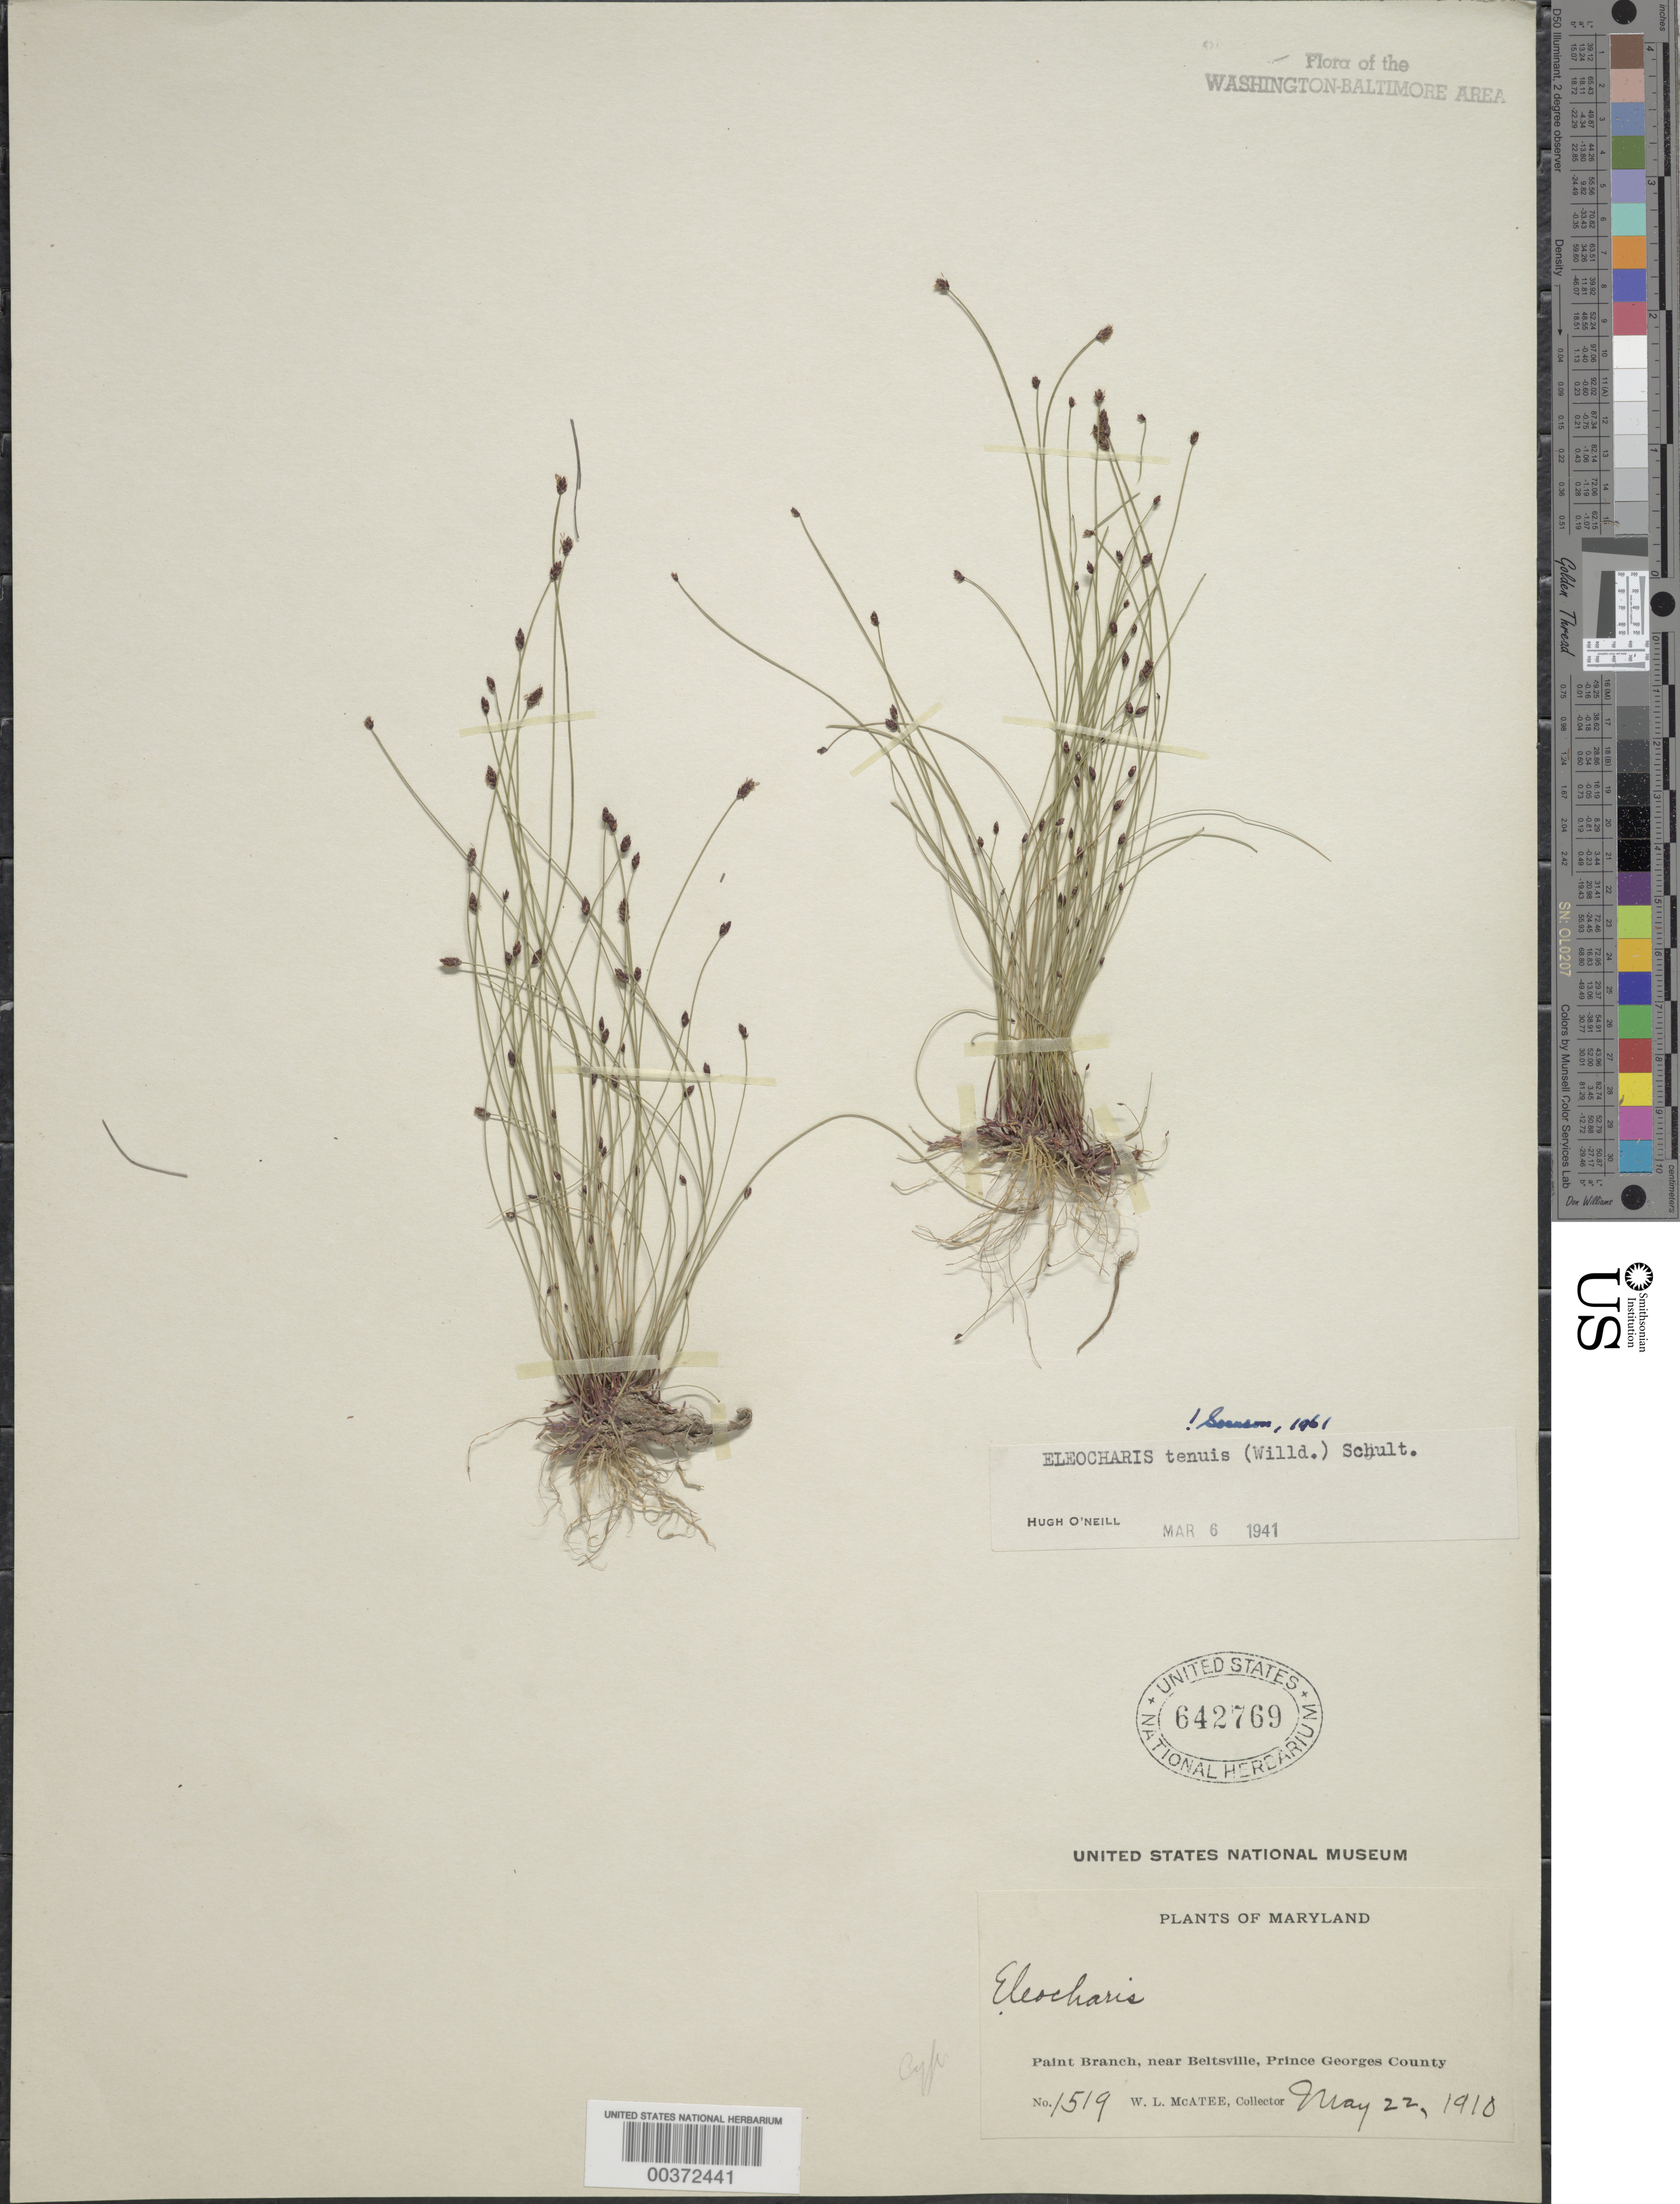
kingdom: Plantae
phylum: Tracheophyta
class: Liliopsida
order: Poales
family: Cyperaceae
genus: Eleocharis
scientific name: Eleocharis tenuis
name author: (Willd.) Schult.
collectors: W. McAtee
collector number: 1519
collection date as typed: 22 May 1910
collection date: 1910-05-22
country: United States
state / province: Maryland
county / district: Prince George's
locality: Paint Branch, Beltsville vicinity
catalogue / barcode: US 642769